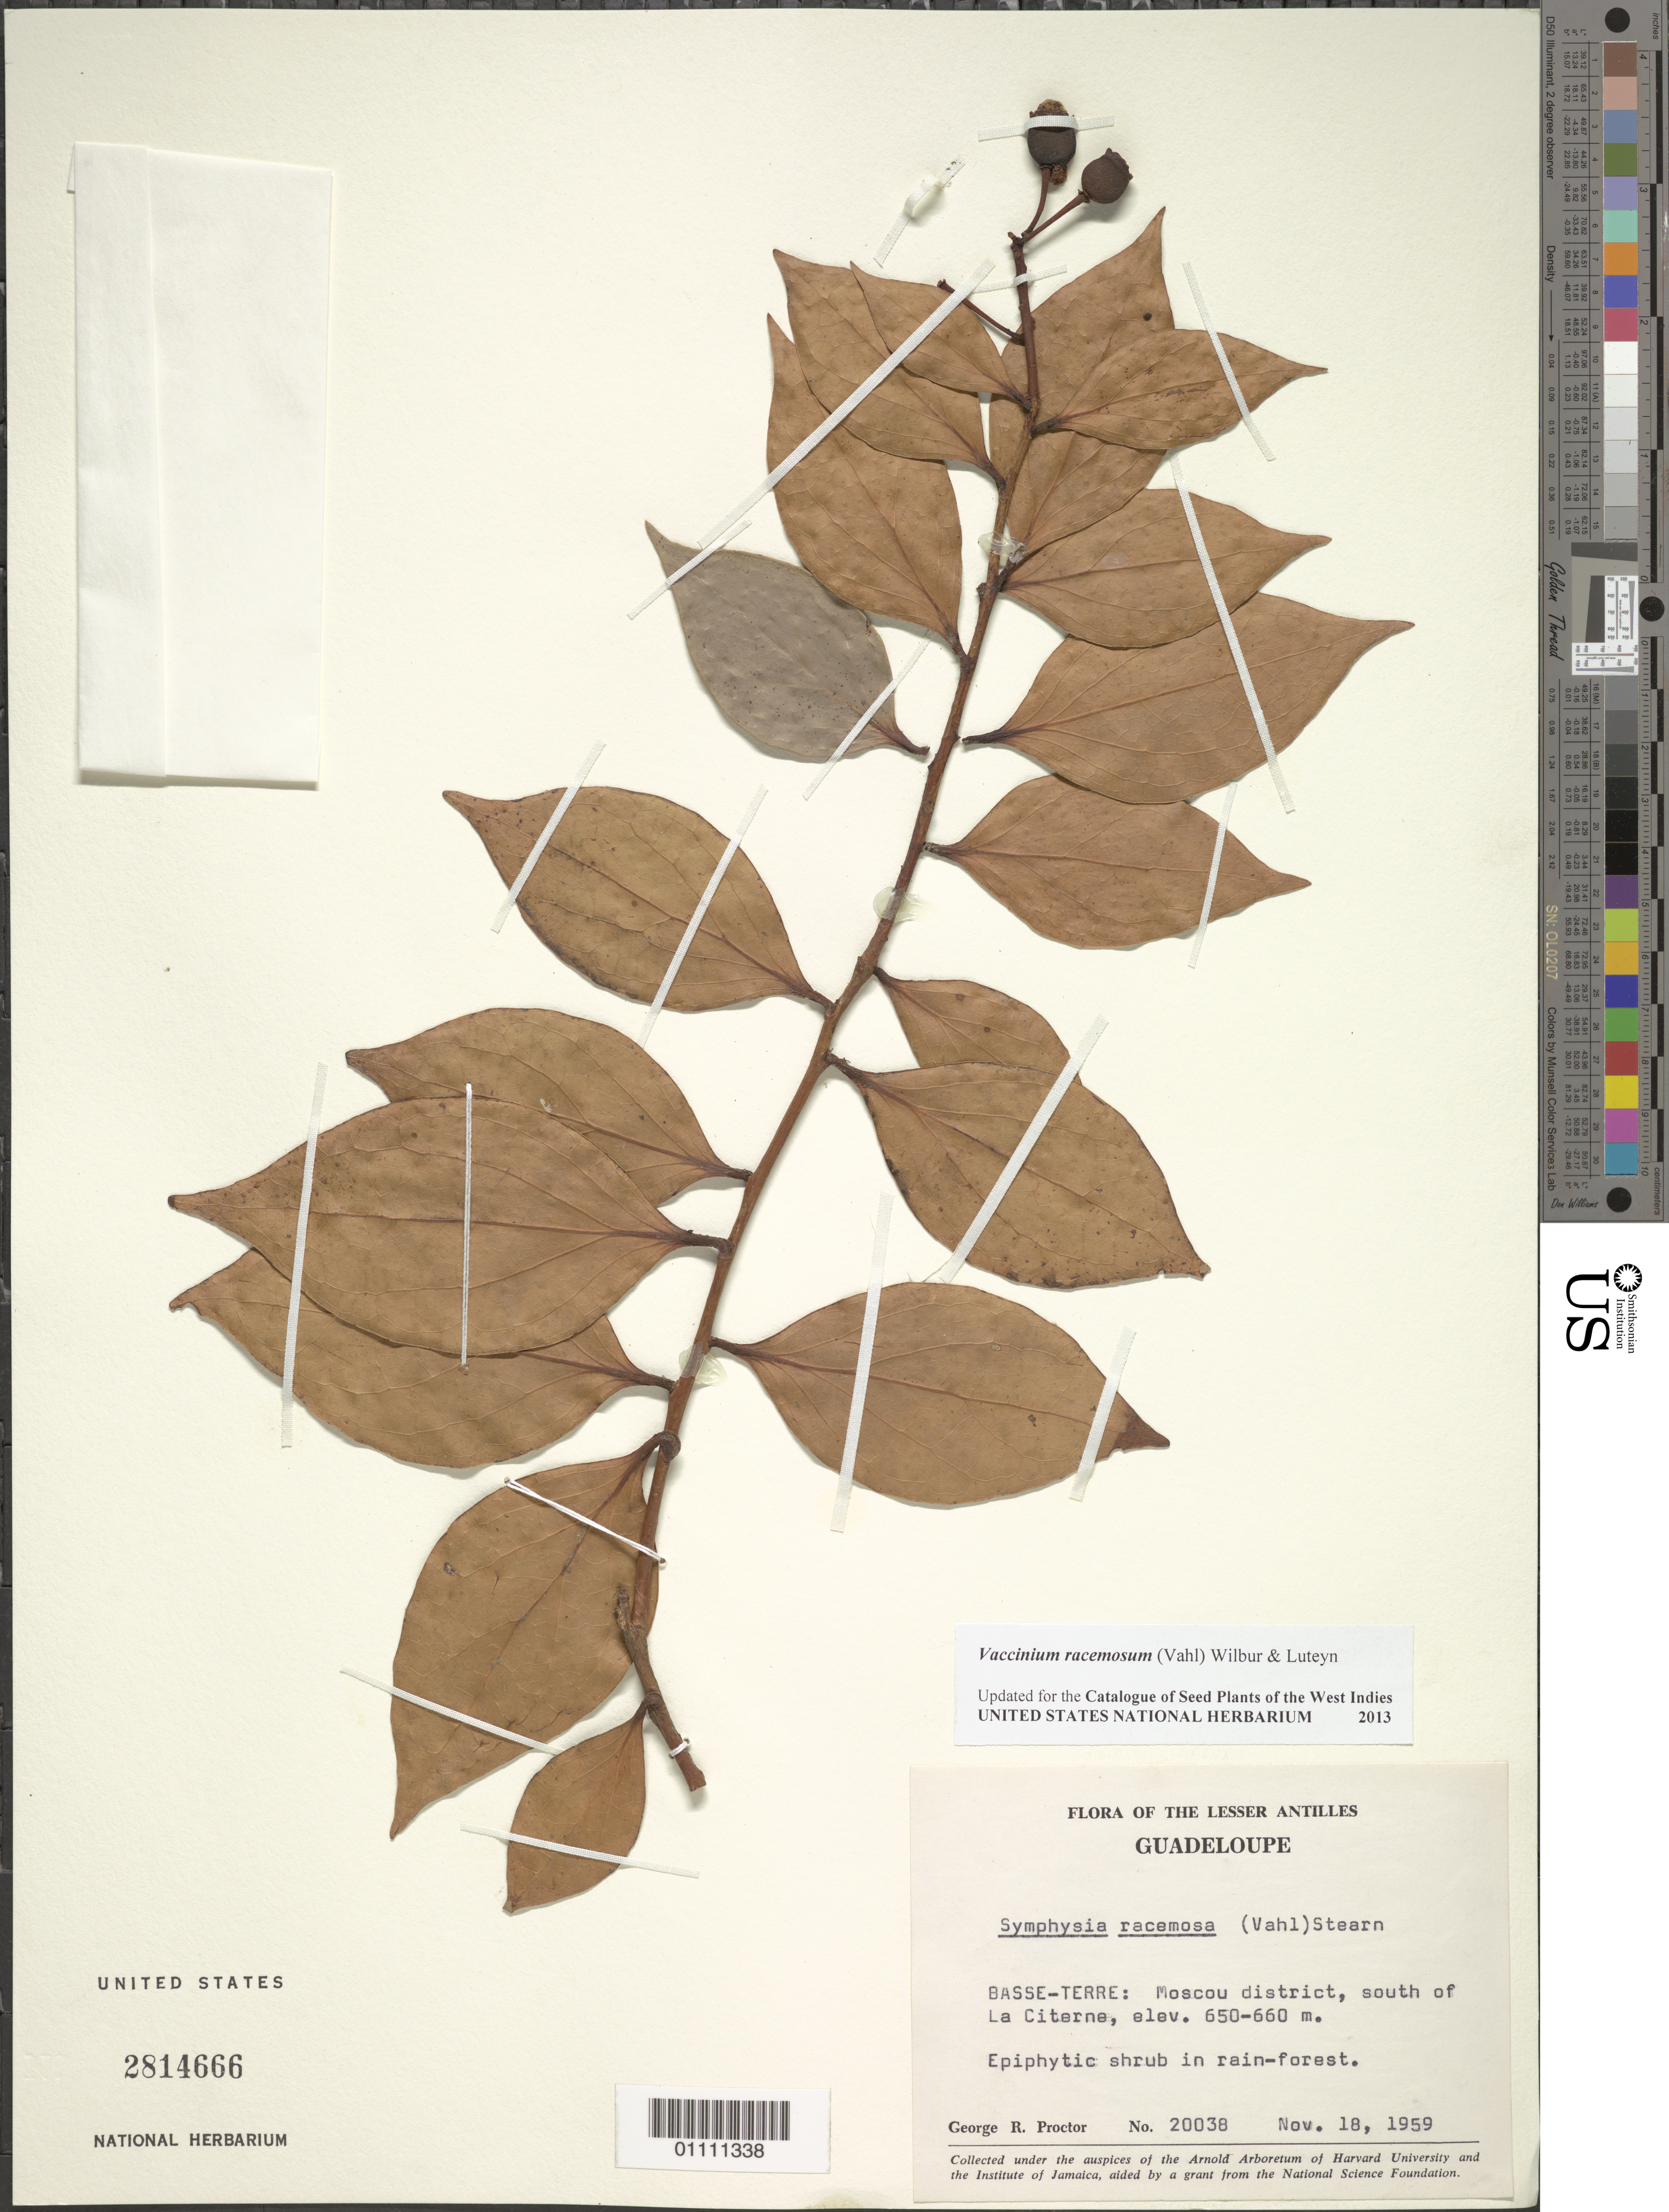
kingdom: Plantae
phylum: Tracheophyta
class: Magnoliopsida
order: Ericales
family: Ericaceae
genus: Vaccinium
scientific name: Vaccinium racemosum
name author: (Vahl) Wilbur & Luteyn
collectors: G. R. Proctor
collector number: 20038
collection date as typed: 18 Nov 1959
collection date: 1959-11-18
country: Guadeloupe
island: Basse Terre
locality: Moscou district, S of La Citerne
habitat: Rain forest.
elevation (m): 650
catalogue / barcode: US 2814666